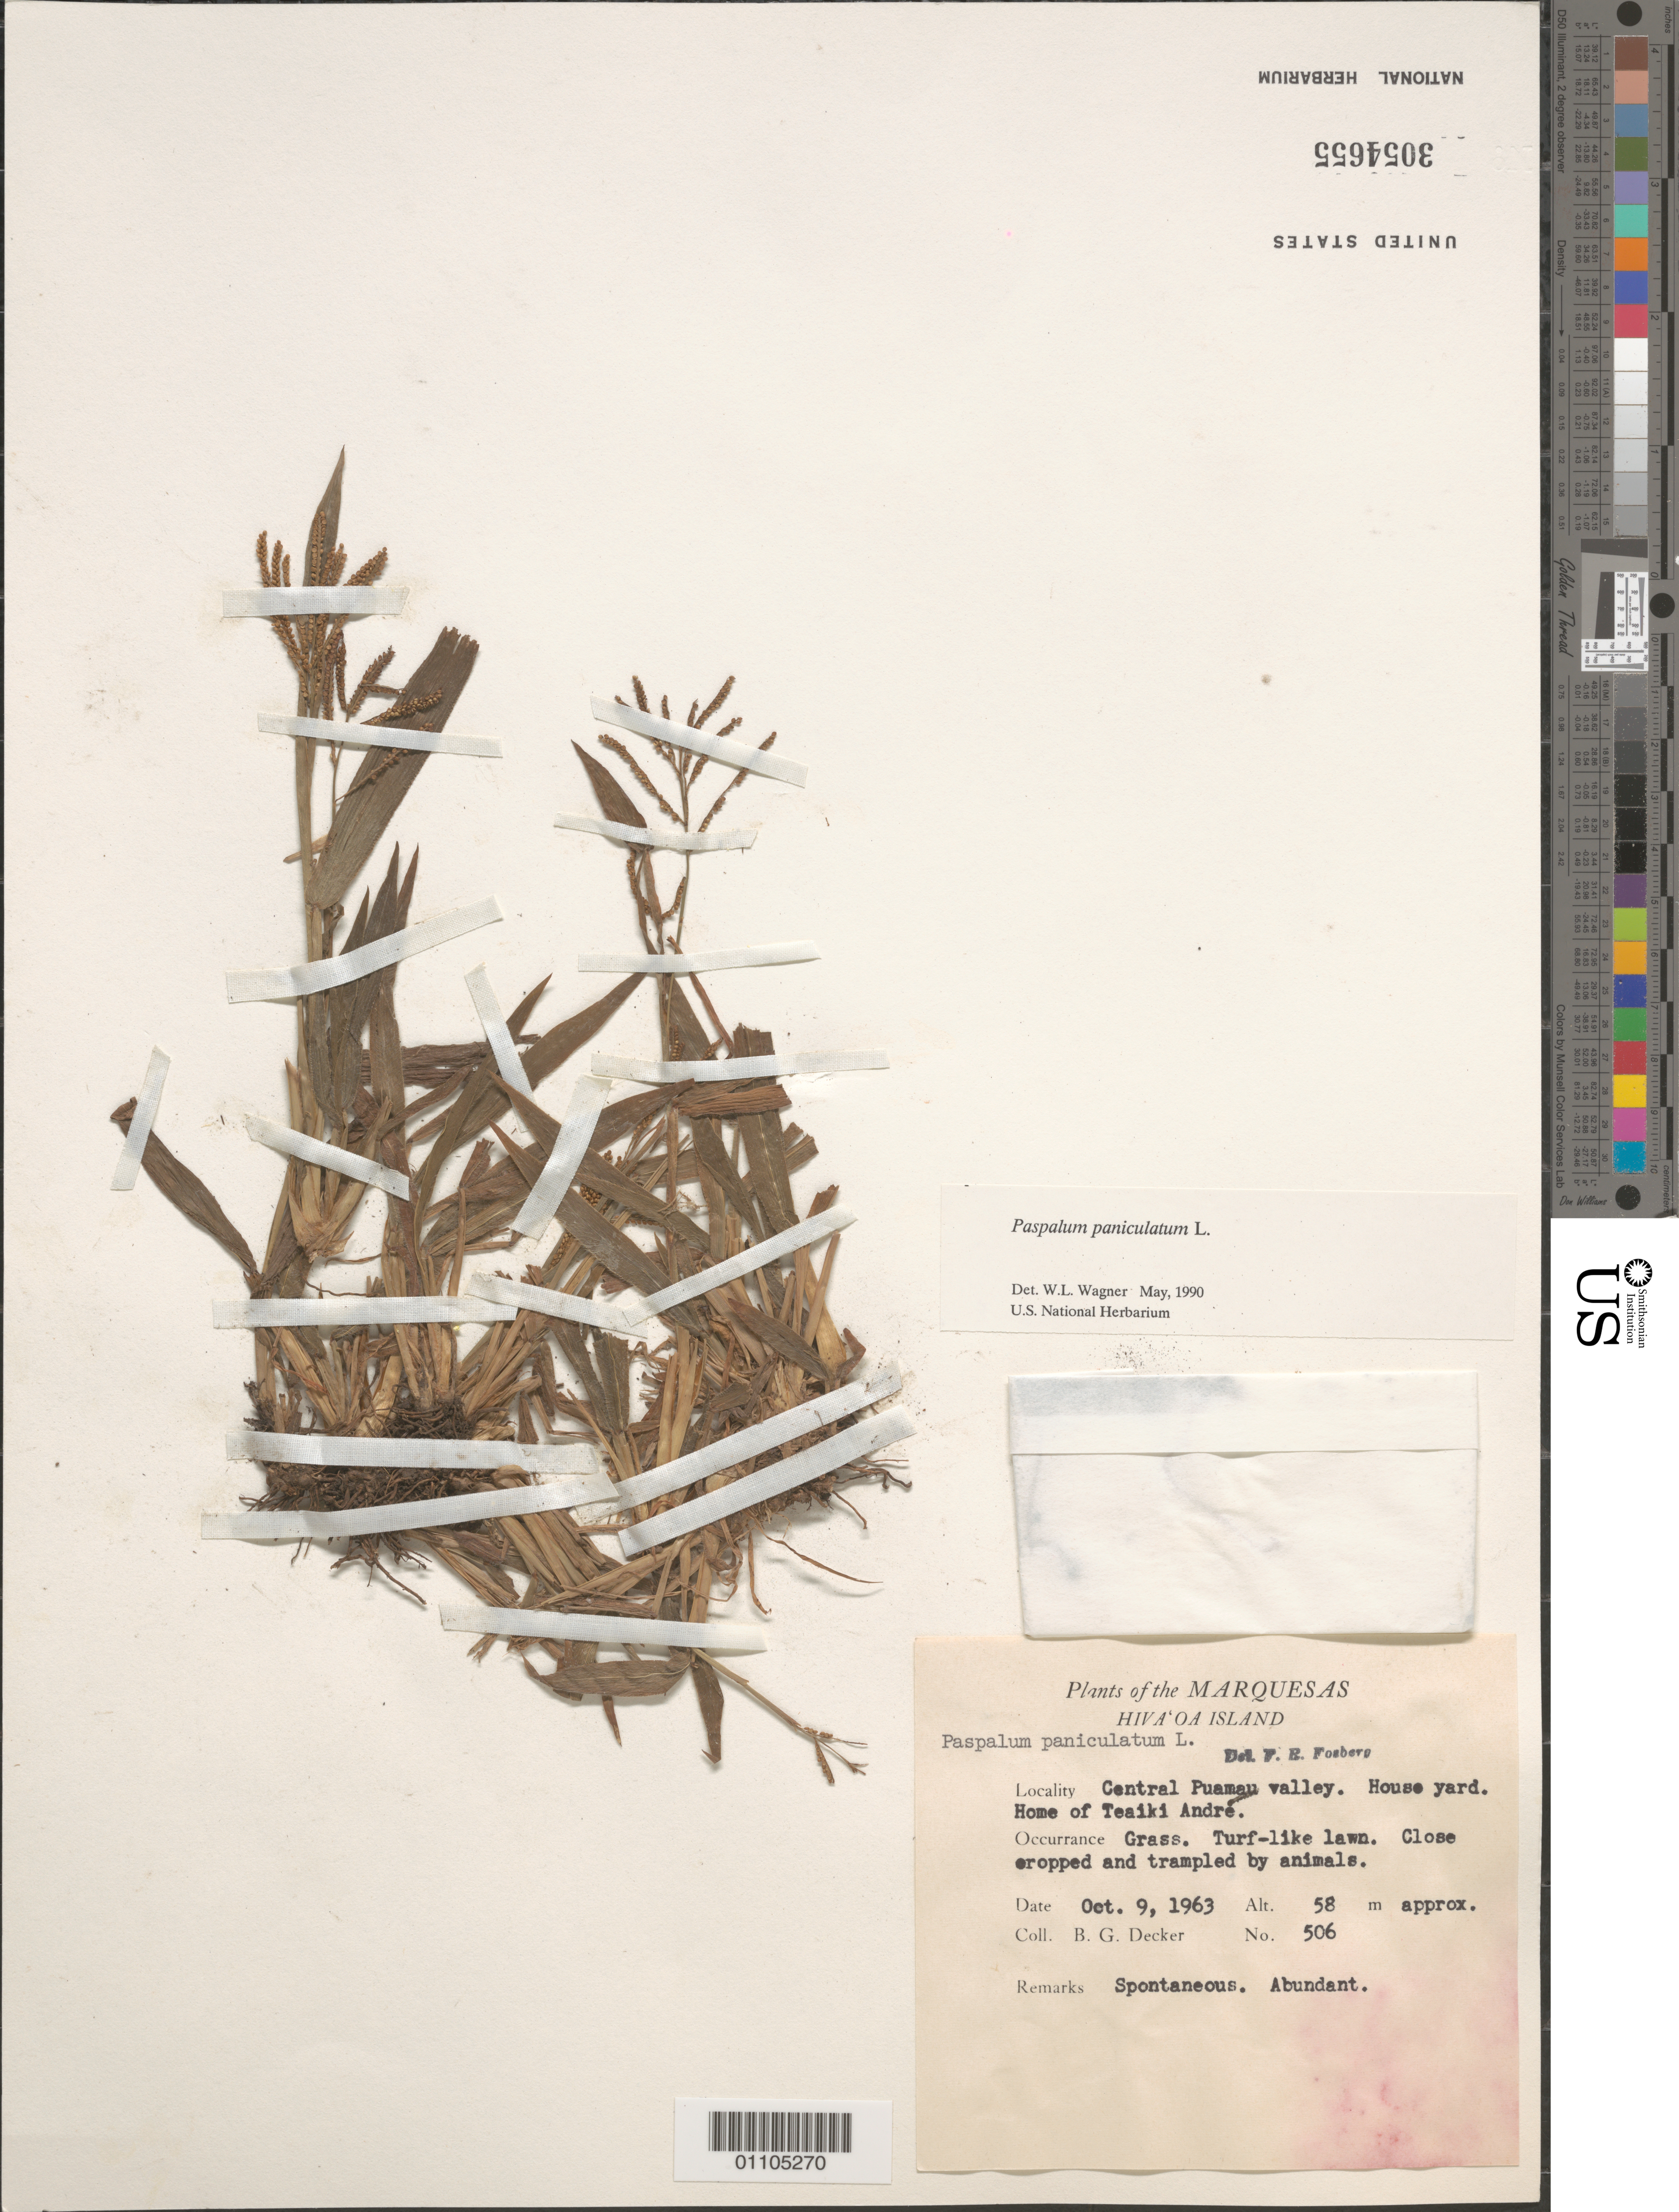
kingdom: Plantae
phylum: Tracheophyta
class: Liliopsida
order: Poales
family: Poaceae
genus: Paspalum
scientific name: Paspalum paniculatum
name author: L.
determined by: Wagner, W. L., (BOT), Smithsonian Institution - National Museum of Natural History (UNITED STATES)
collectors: B. G. Decker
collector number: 506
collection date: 1963-10-09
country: French Polynesia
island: Hiva Oa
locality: central Puamau Valley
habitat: House yard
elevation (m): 58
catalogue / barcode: US 3054655